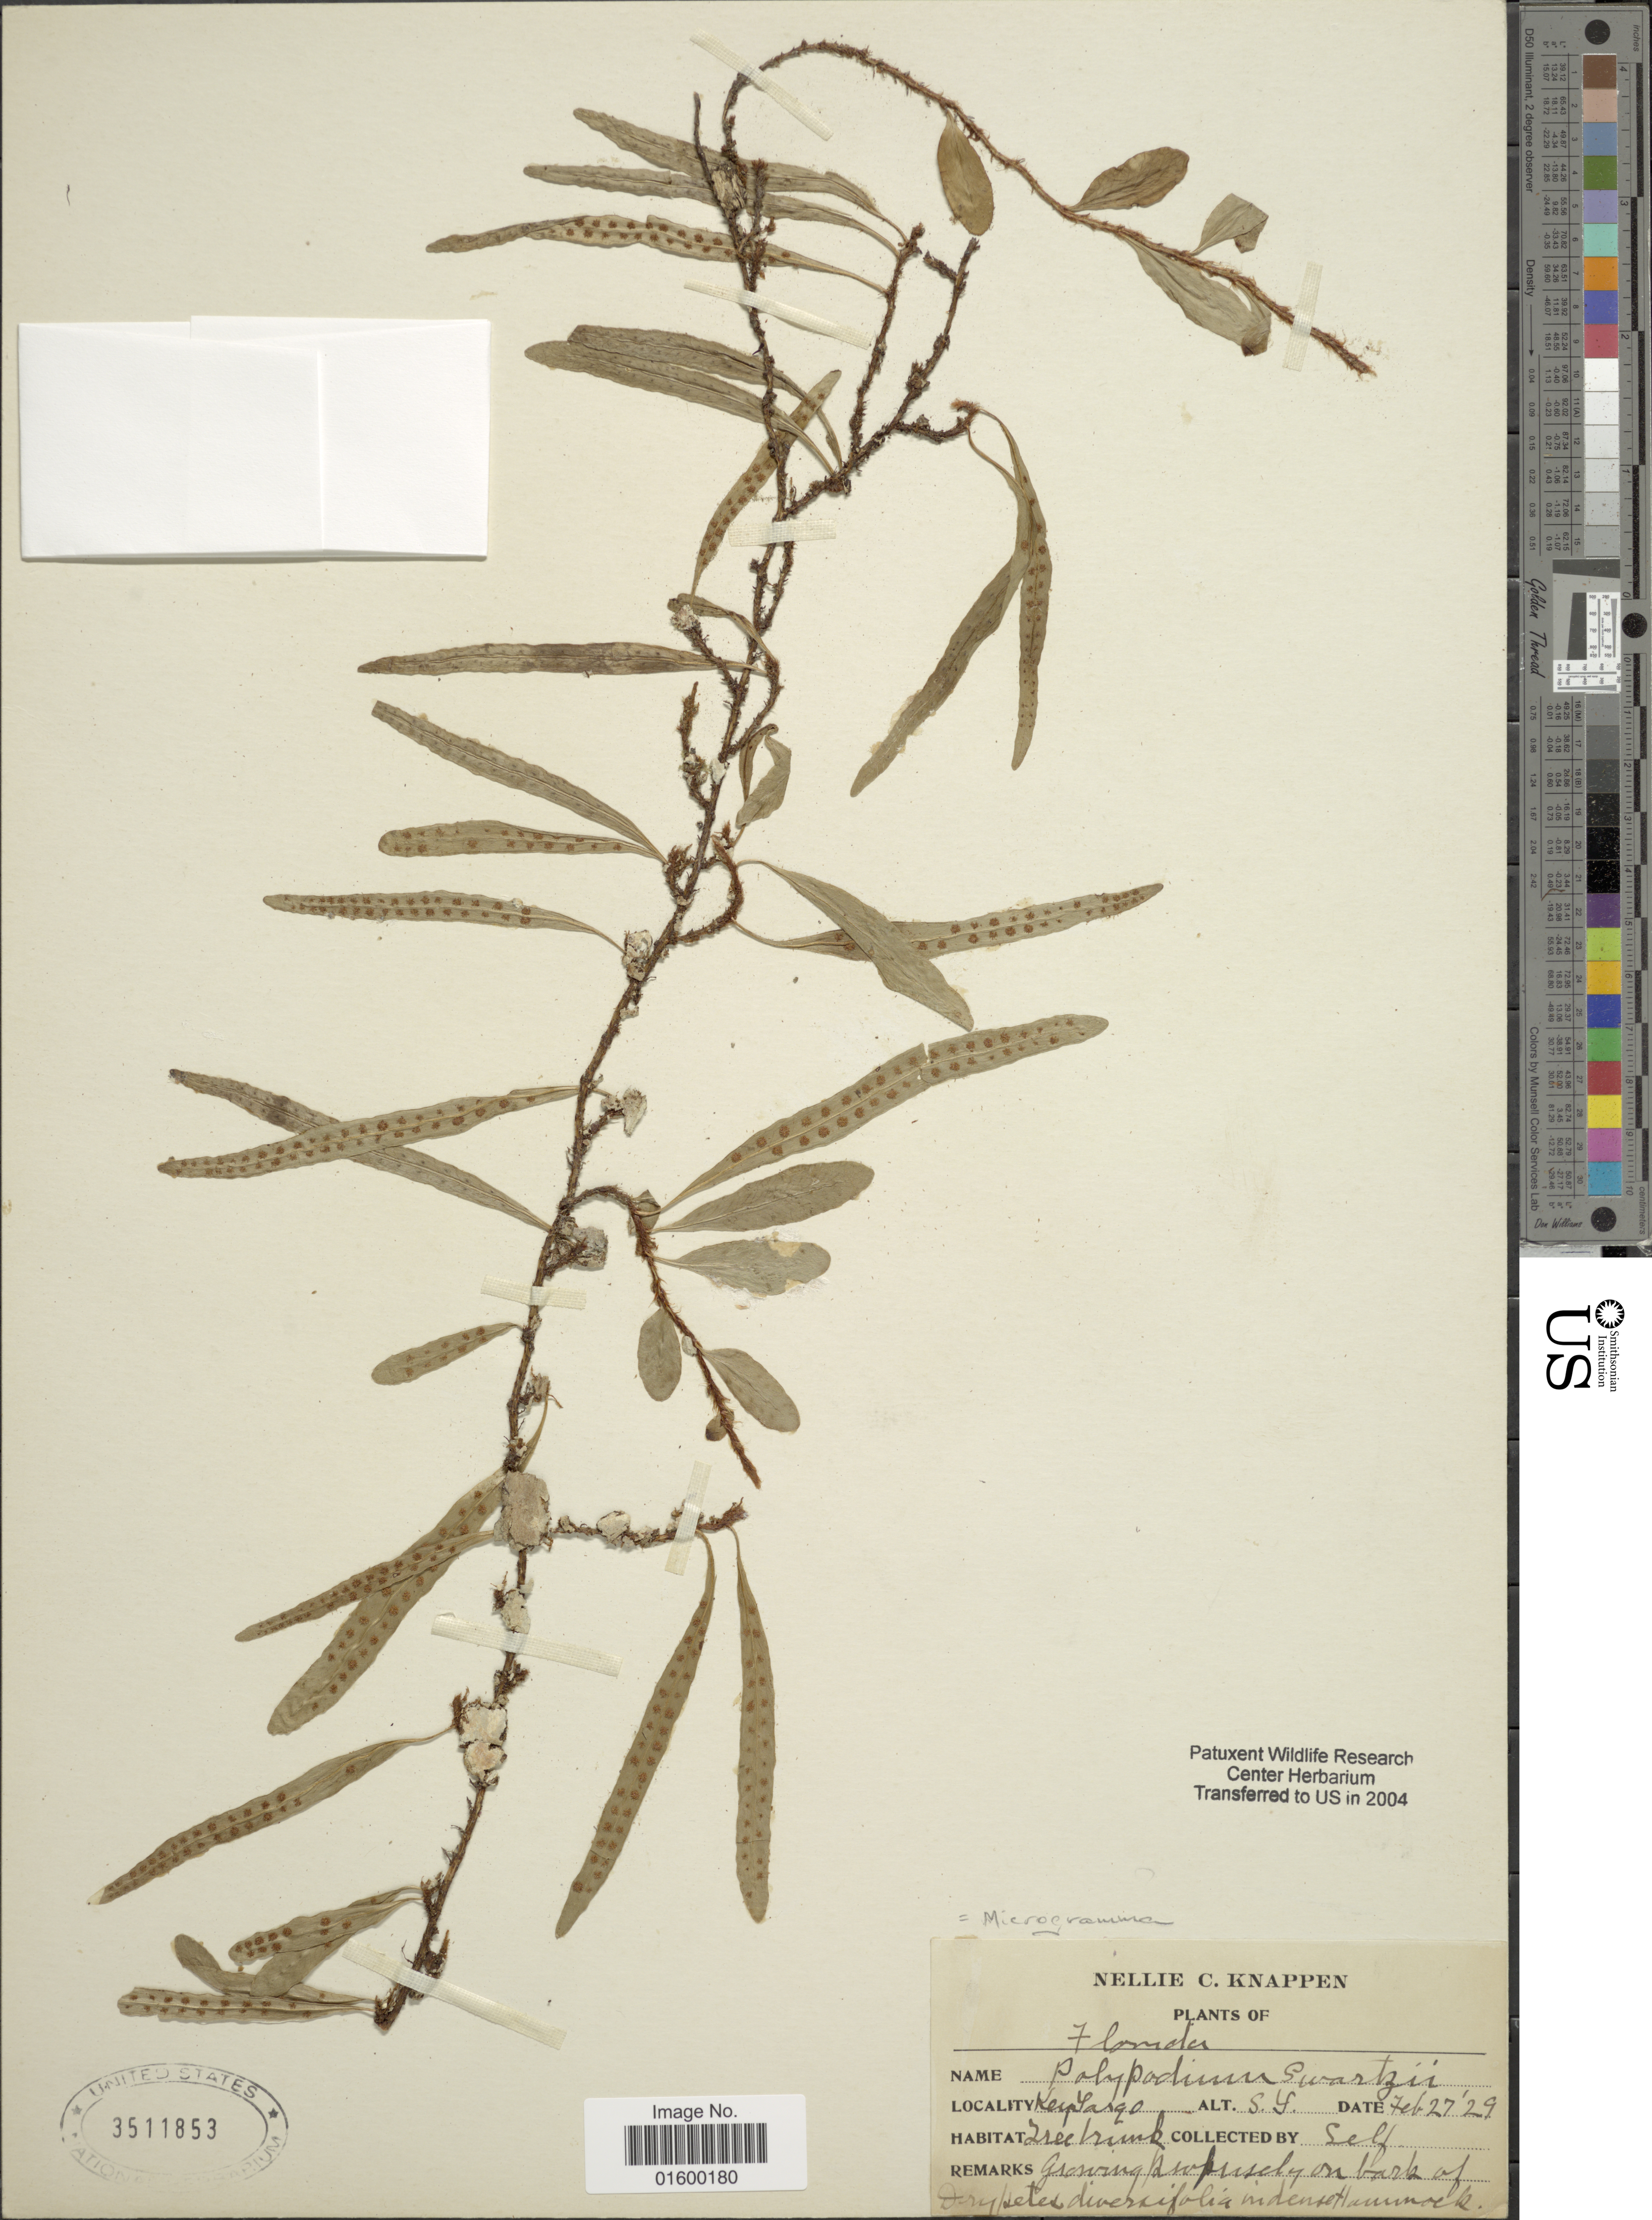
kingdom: Plantae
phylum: Tracheophyta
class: Polypodiopsida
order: Polypodiales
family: Polypodiaceae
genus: Microgramma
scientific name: Microgramma heterophylla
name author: (L.) Wherry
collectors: N. Knappen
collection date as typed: Transcribed d/m/y: 27/2/29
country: United States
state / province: Florida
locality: Key Largo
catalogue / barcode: US 3511853